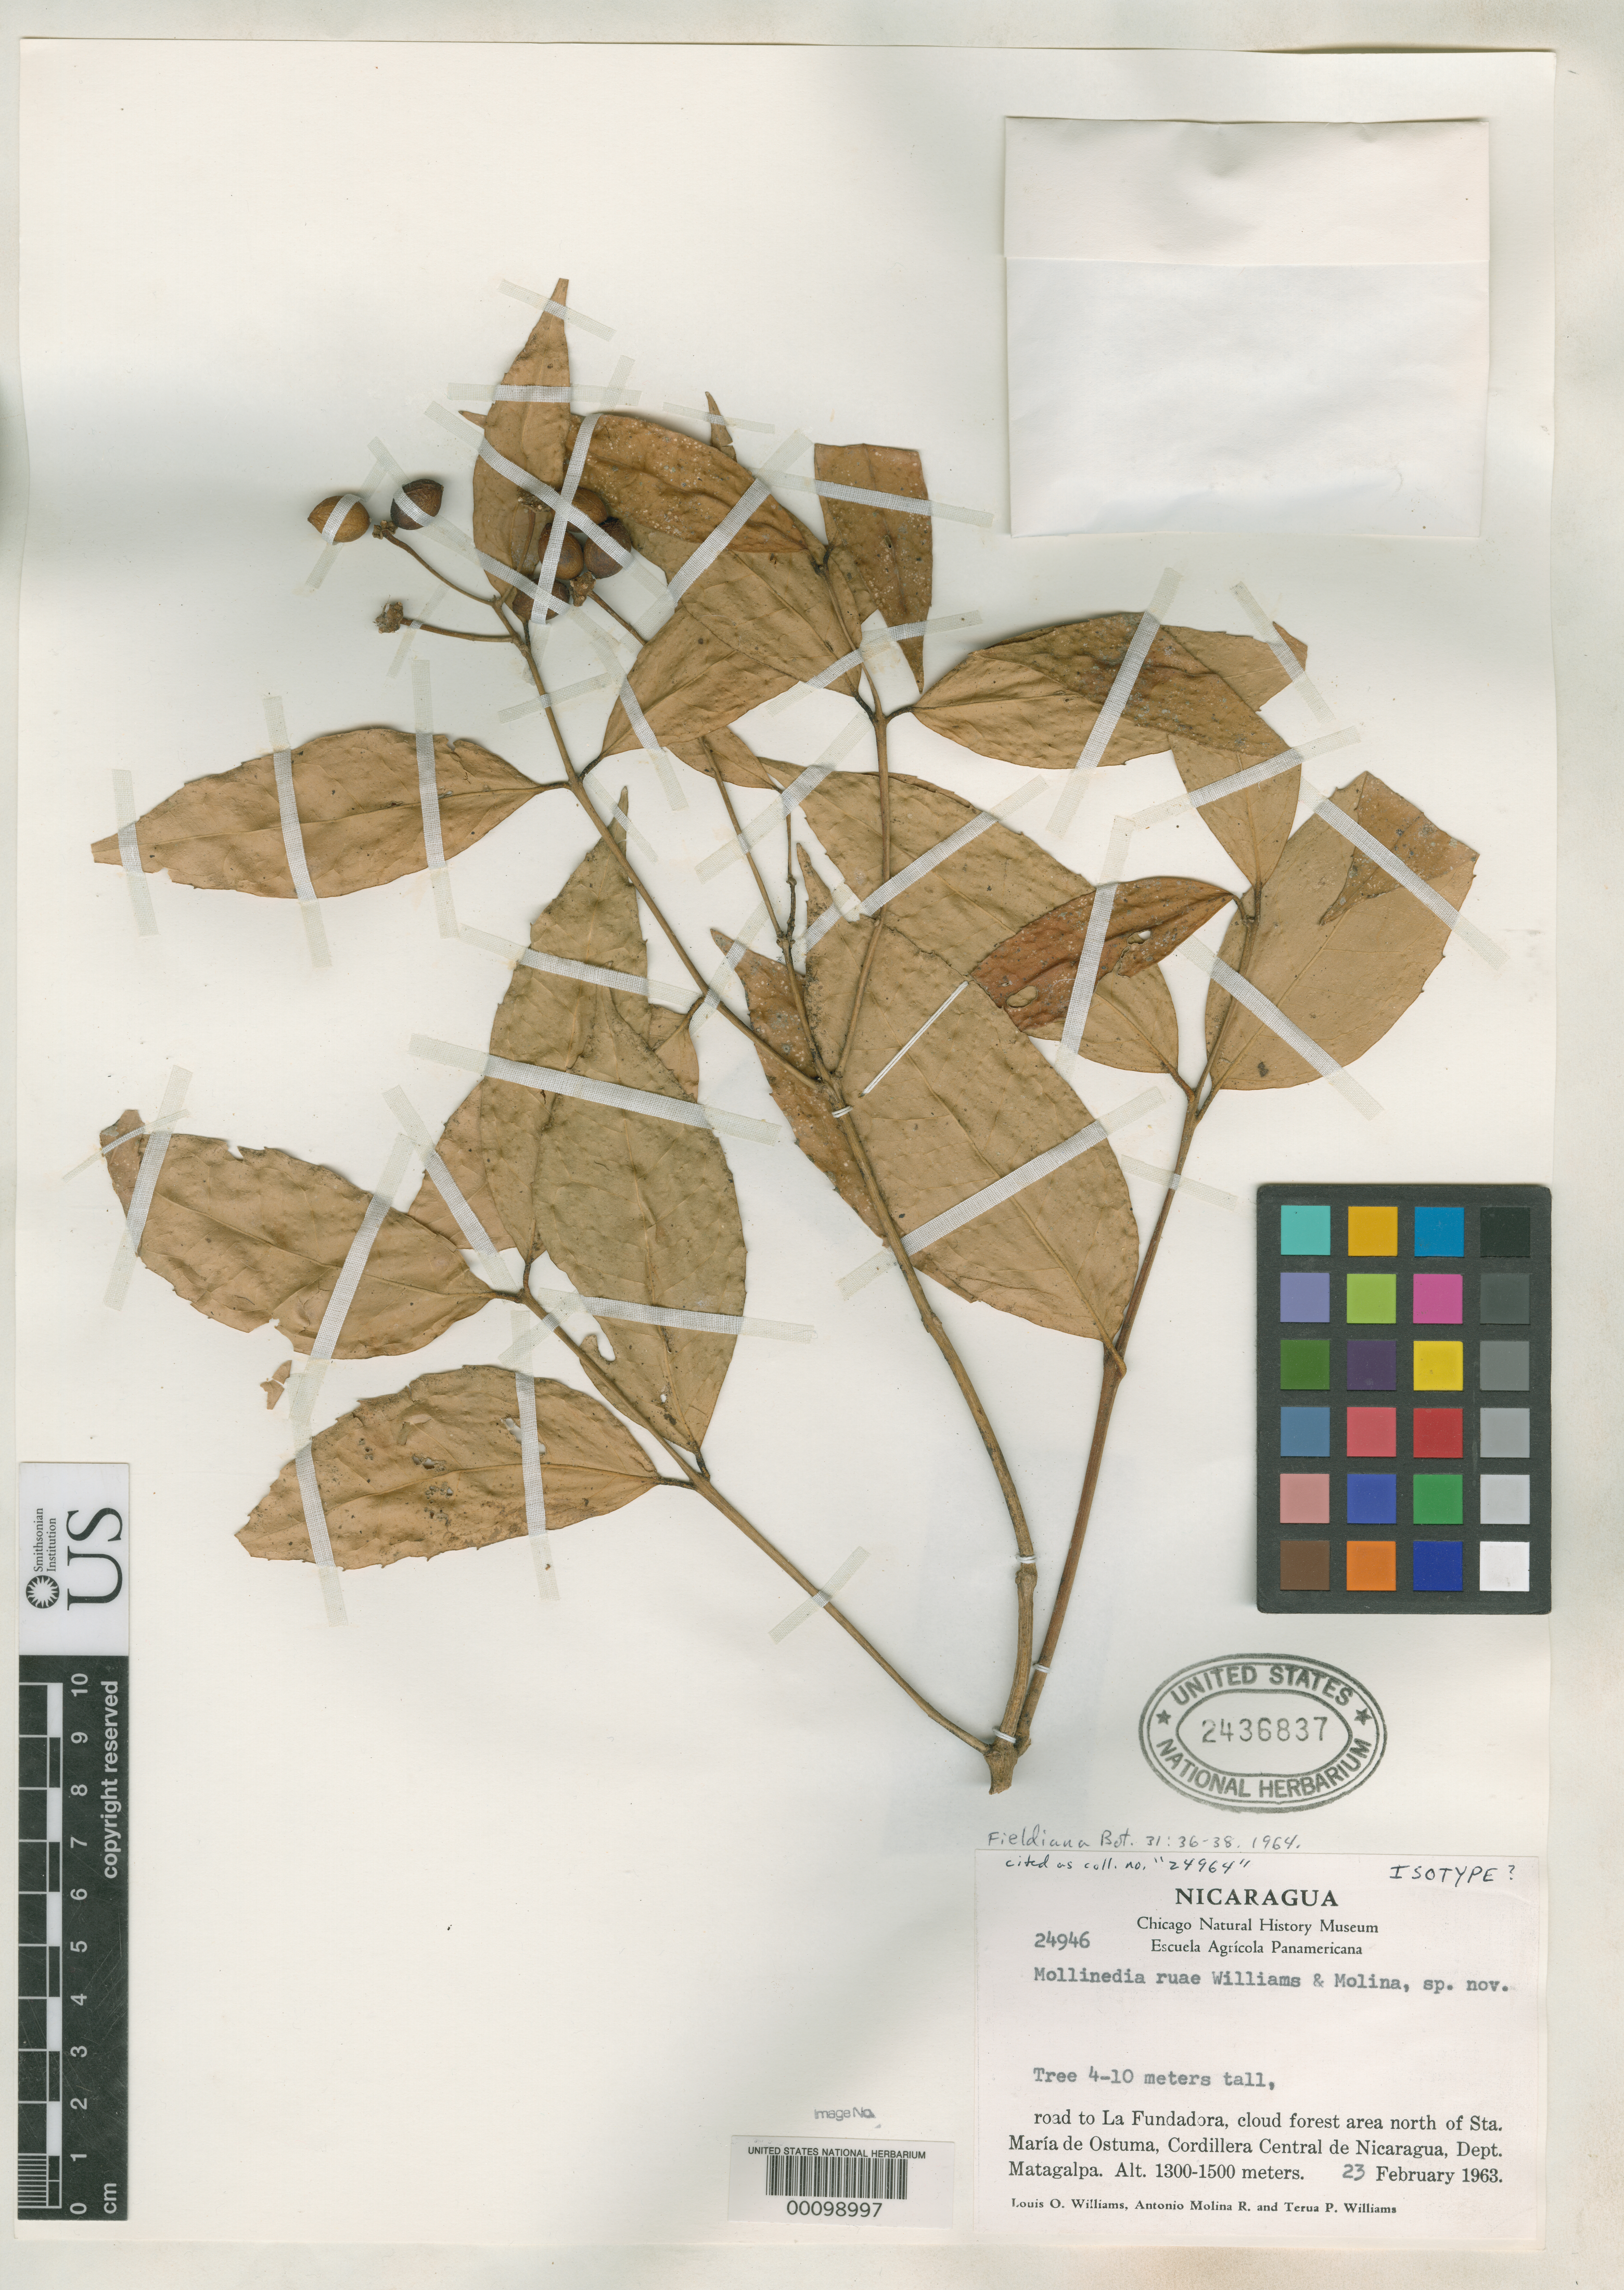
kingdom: Plantae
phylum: Tracheophyta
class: Magnoliopsida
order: Laurales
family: Monimiaceae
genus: Mollinedia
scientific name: Mollinedia ruae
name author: L.O. Williams & Ant. Molina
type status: Isotype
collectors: L. O. Williams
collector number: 24946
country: Nicaragua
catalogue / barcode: US 2436837